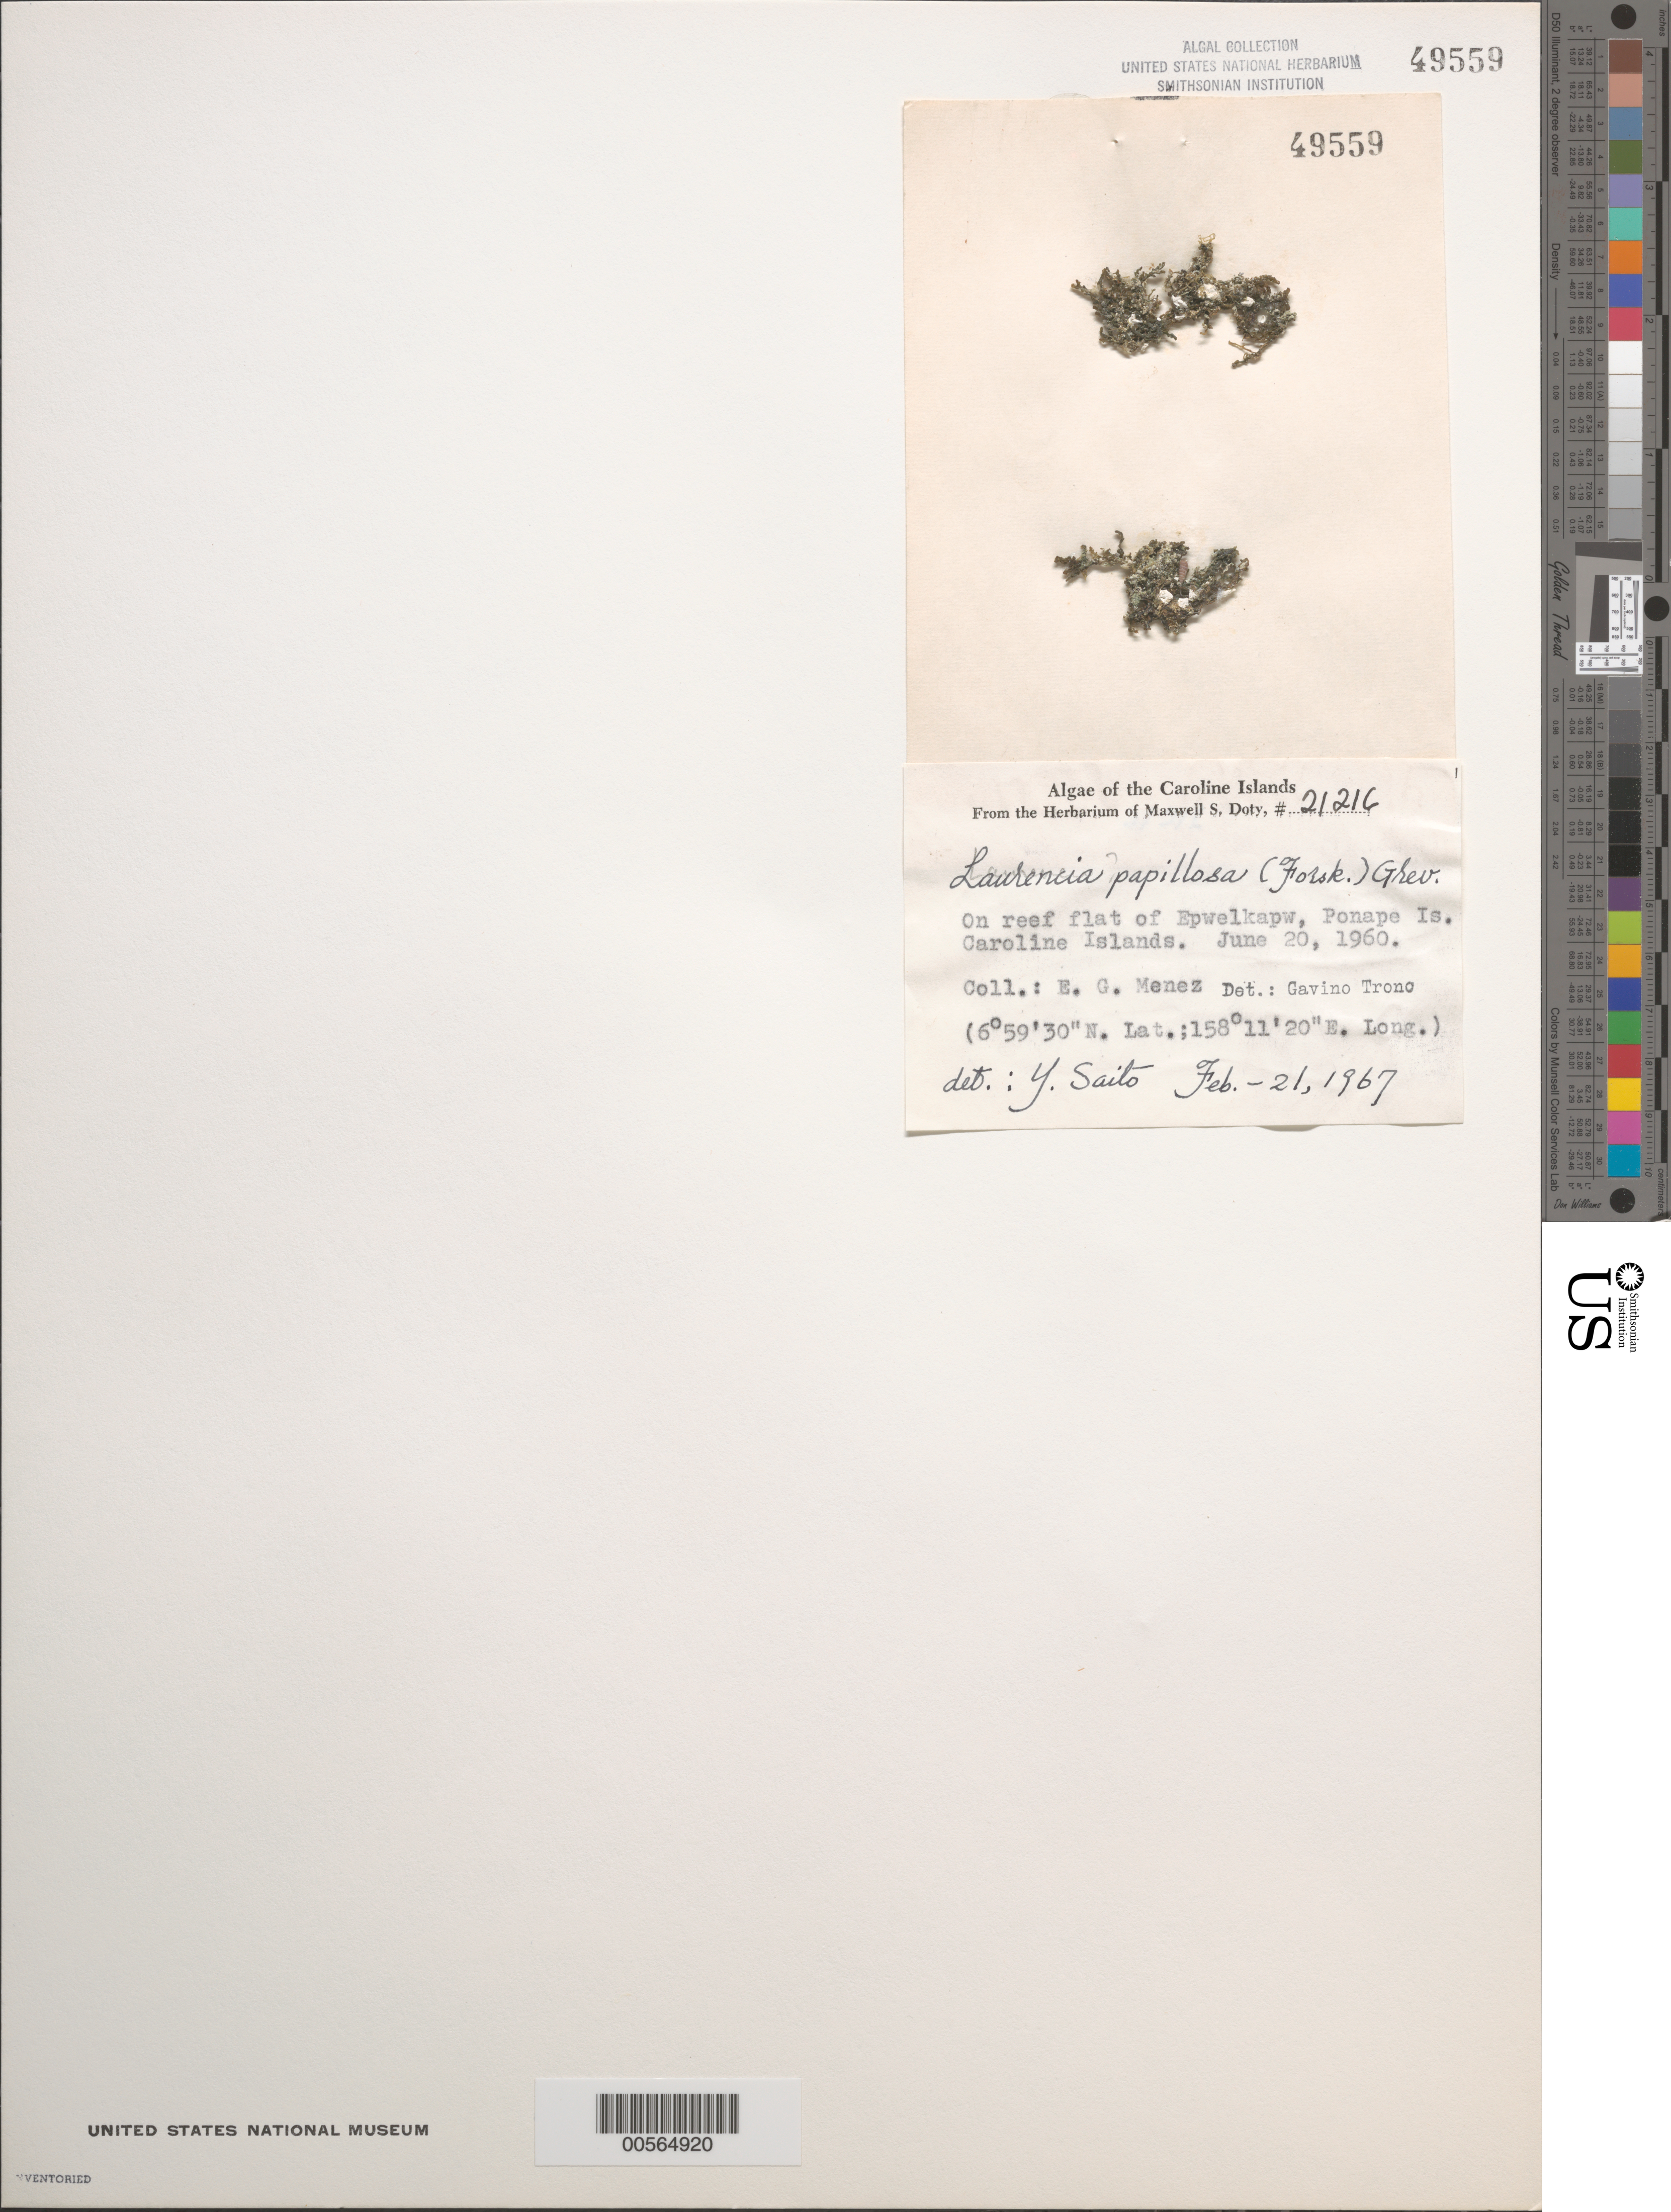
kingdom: Plantae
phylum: Rhodophyta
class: Florideophyceae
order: Ceramiales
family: Rhodomelaceae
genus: Palisada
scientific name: Palisada perforata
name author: (Bory) K.W. Nam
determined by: Algae name updating Project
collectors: Meñez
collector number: MSD 21216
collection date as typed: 20 Jun 1960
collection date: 1960-06-20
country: Micronesia, Federated States of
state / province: Pohnpei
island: Pohnpei [Ponape] Islands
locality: Epwelkapw Islet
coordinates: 6 59' 30" N, 158 11' 20" E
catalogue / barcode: US 49559